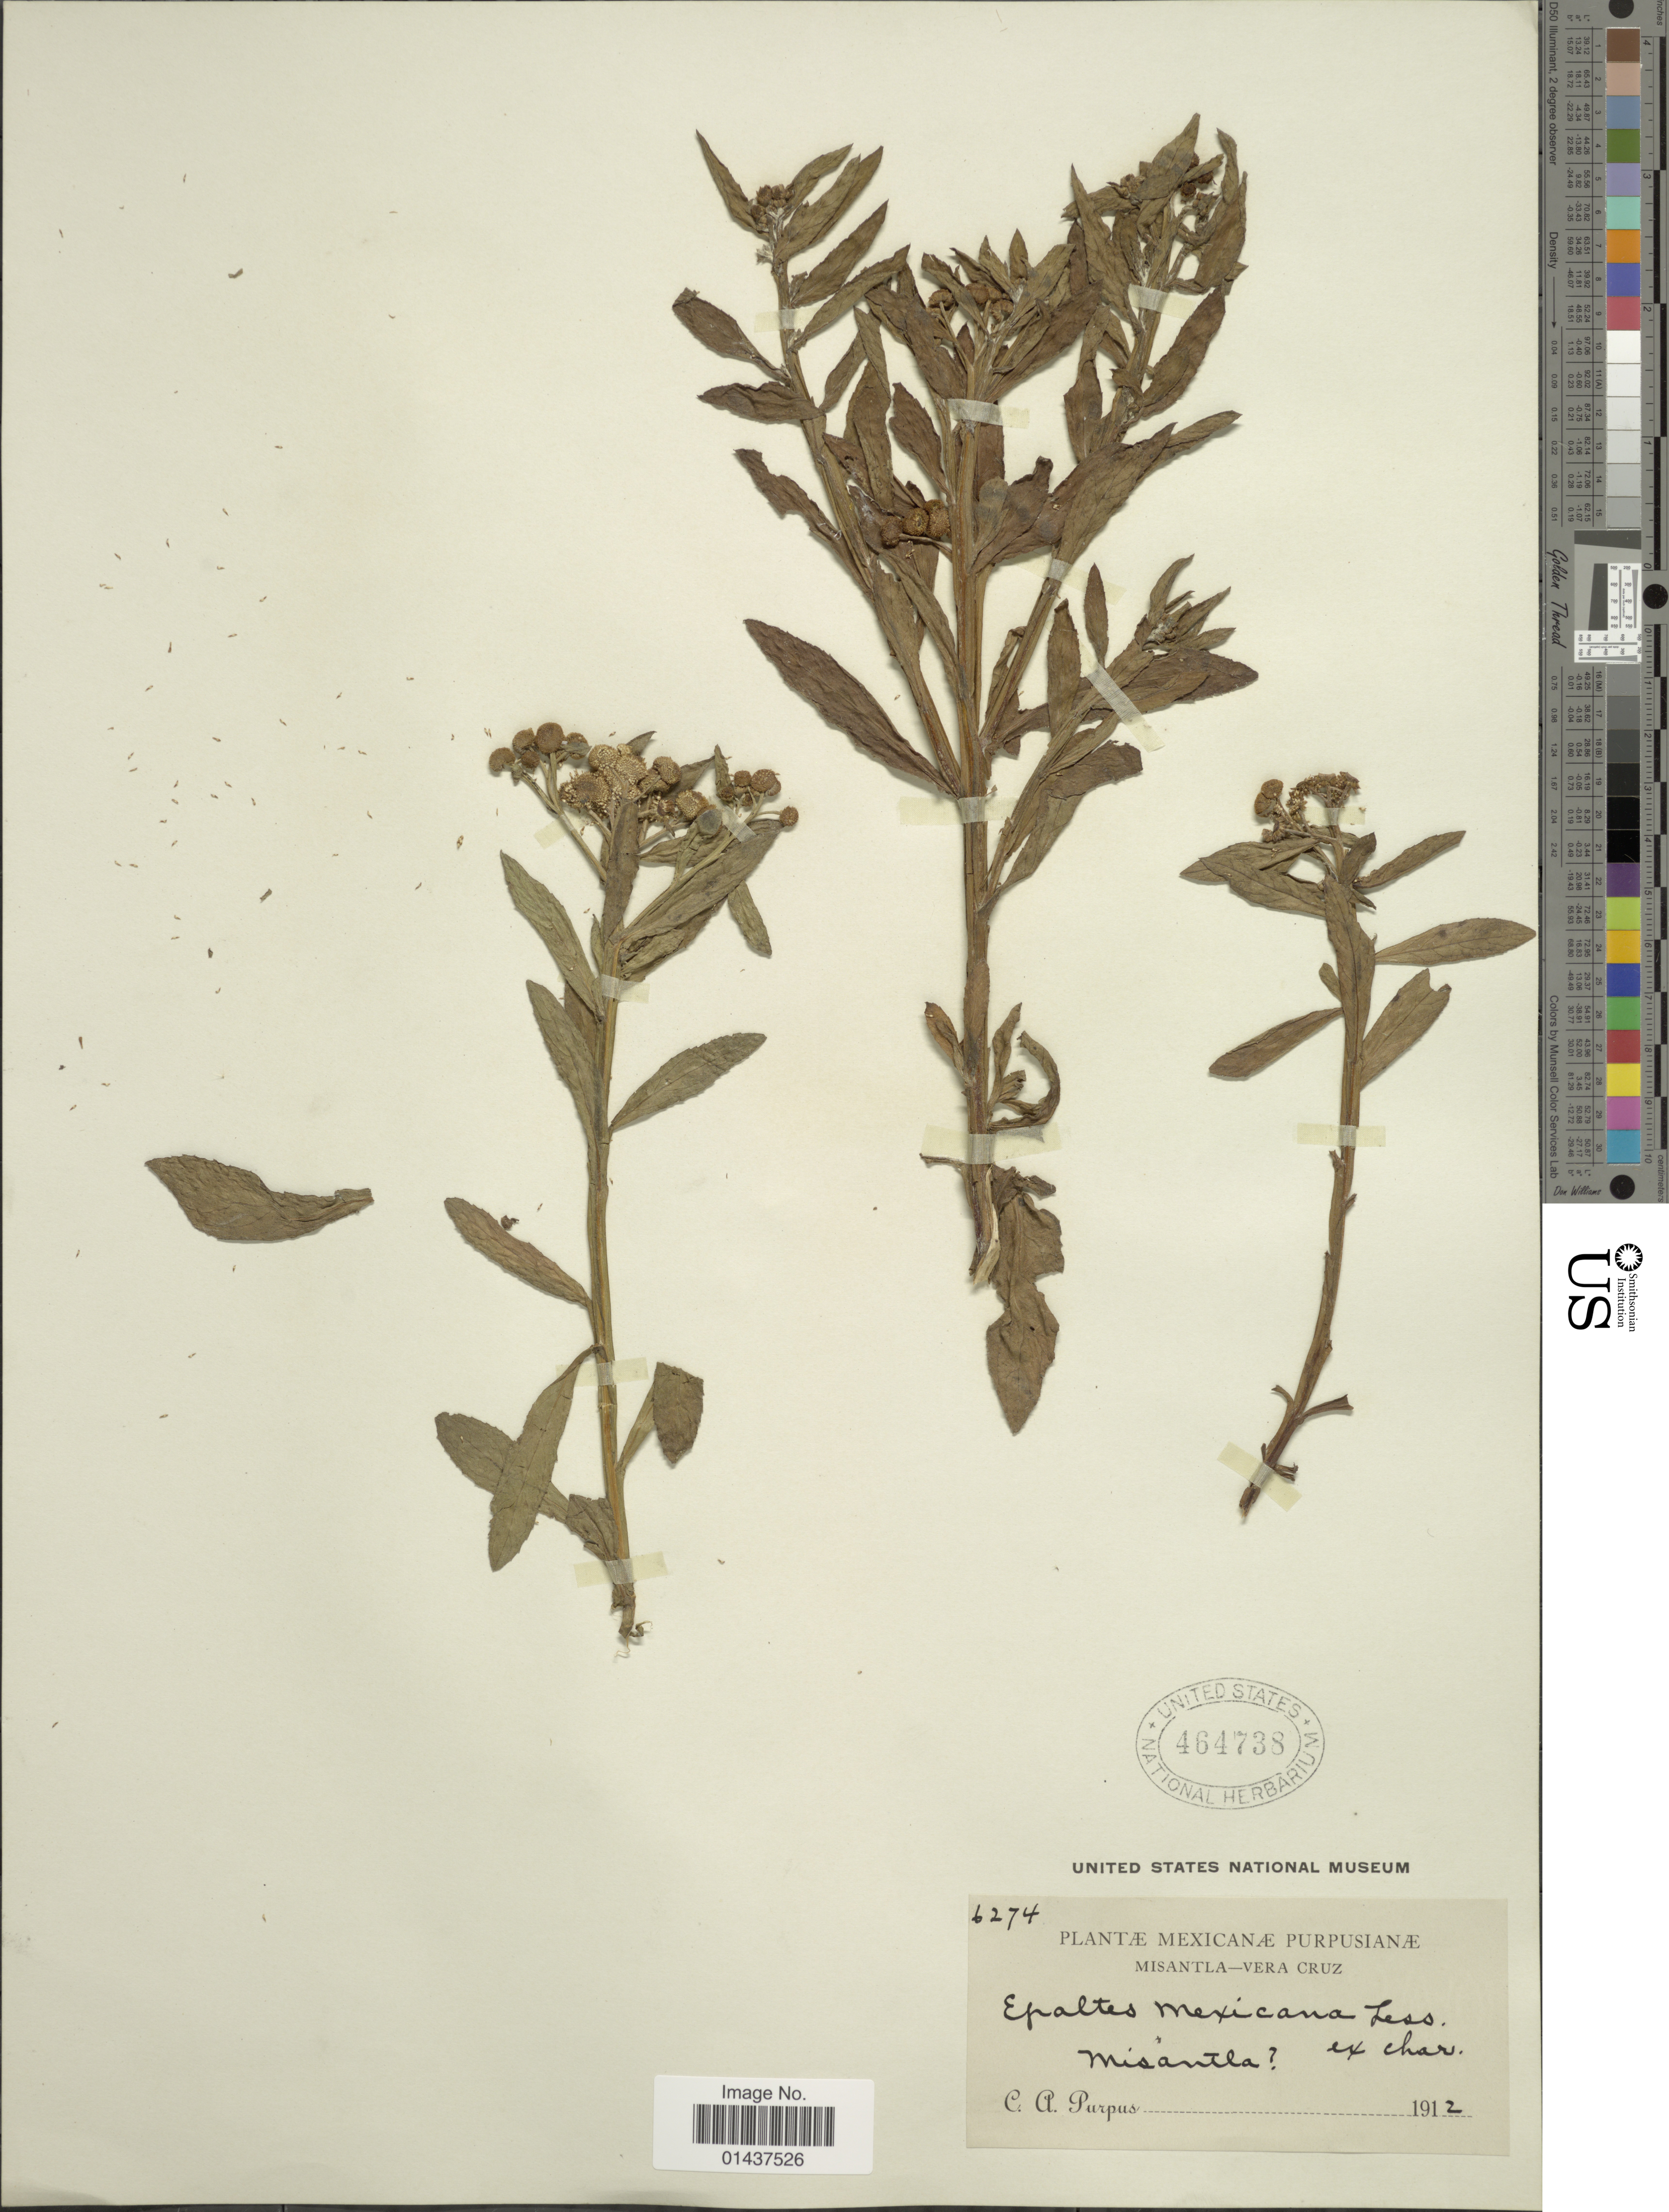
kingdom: Plantae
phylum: Tracheophyta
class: Magnoliopsida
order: Asterales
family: Asteraceae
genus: Epaltes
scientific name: Epaltes mexicana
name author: Less.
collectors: C. A. Purpus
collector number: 6274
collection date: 1912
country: Mexico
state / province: Veracruz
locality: Misantla-Vera Cruz, Misantla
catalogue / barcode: US 464738